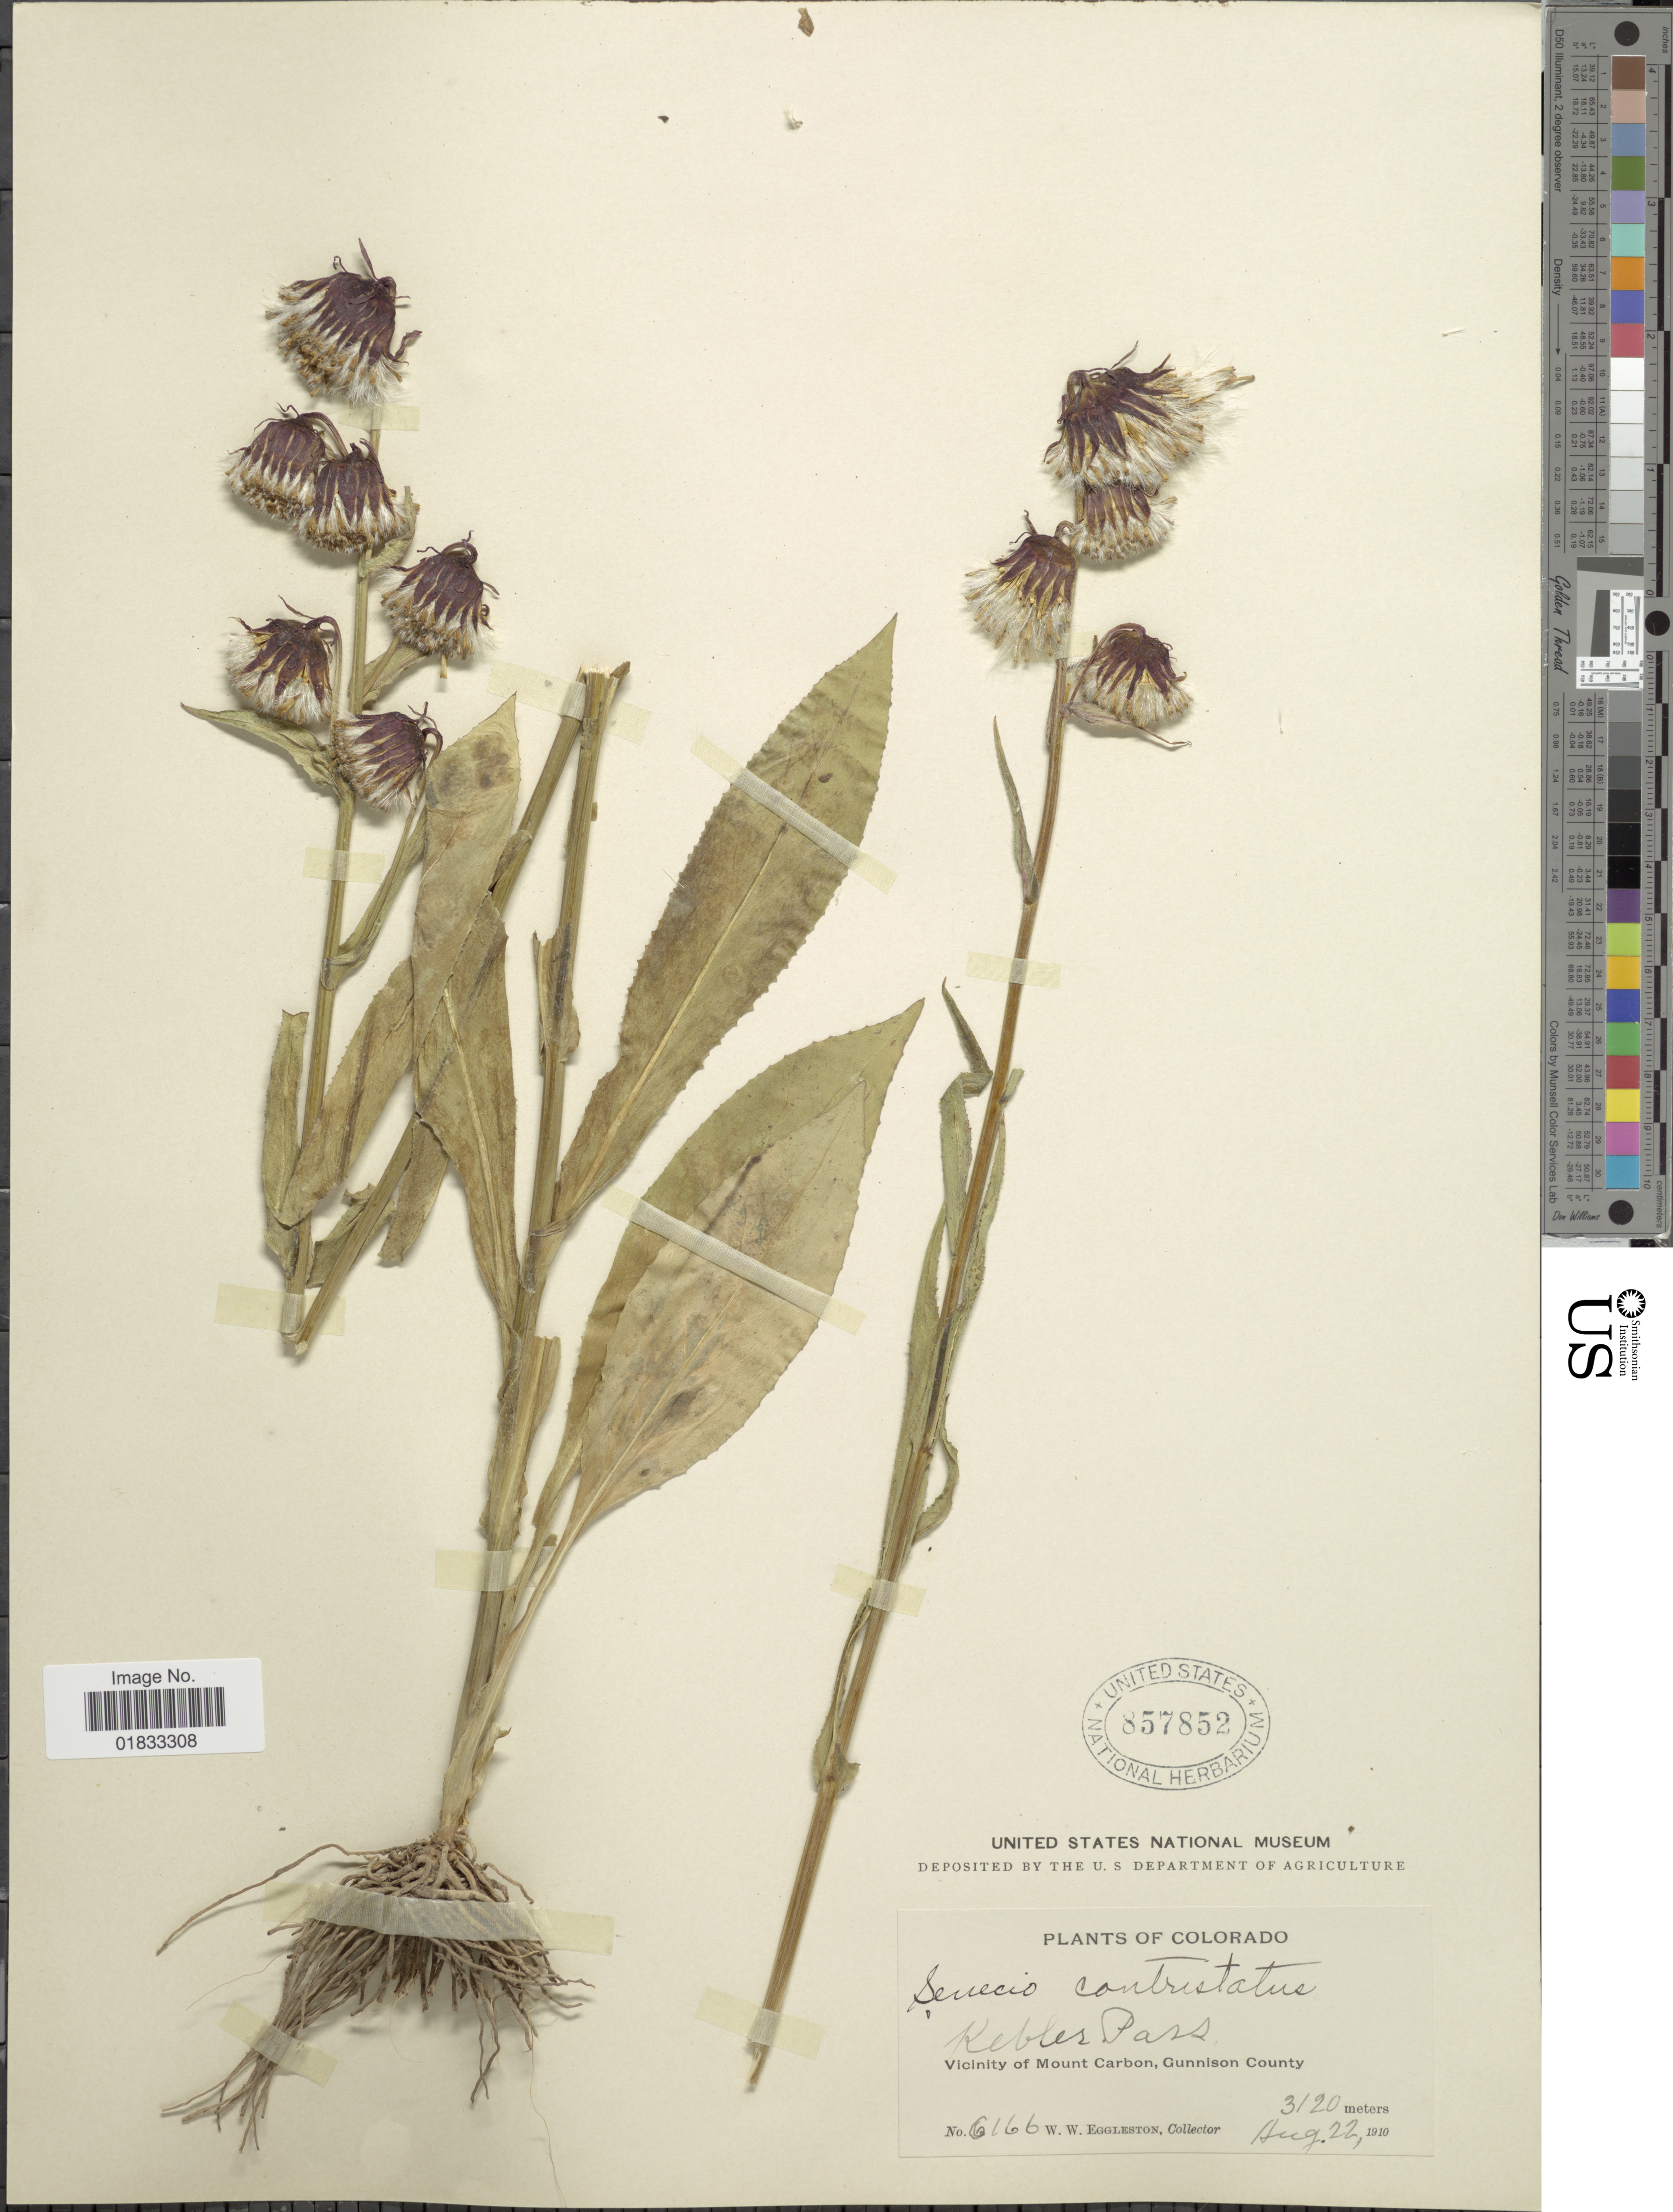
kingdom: Plantae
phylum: Tracheophyta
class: Magnoliopsida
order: Asterales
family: Asteraceae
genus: Senecio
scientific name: Senecio contristatus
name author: Greene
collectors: W. W. Eggleston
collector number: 6166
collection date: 1910-08-22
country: United States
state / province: Colorado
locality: Kebler Pass, Vicinity of Mount Carbon, Gunnison County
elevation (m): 3120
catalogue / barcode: US 857852